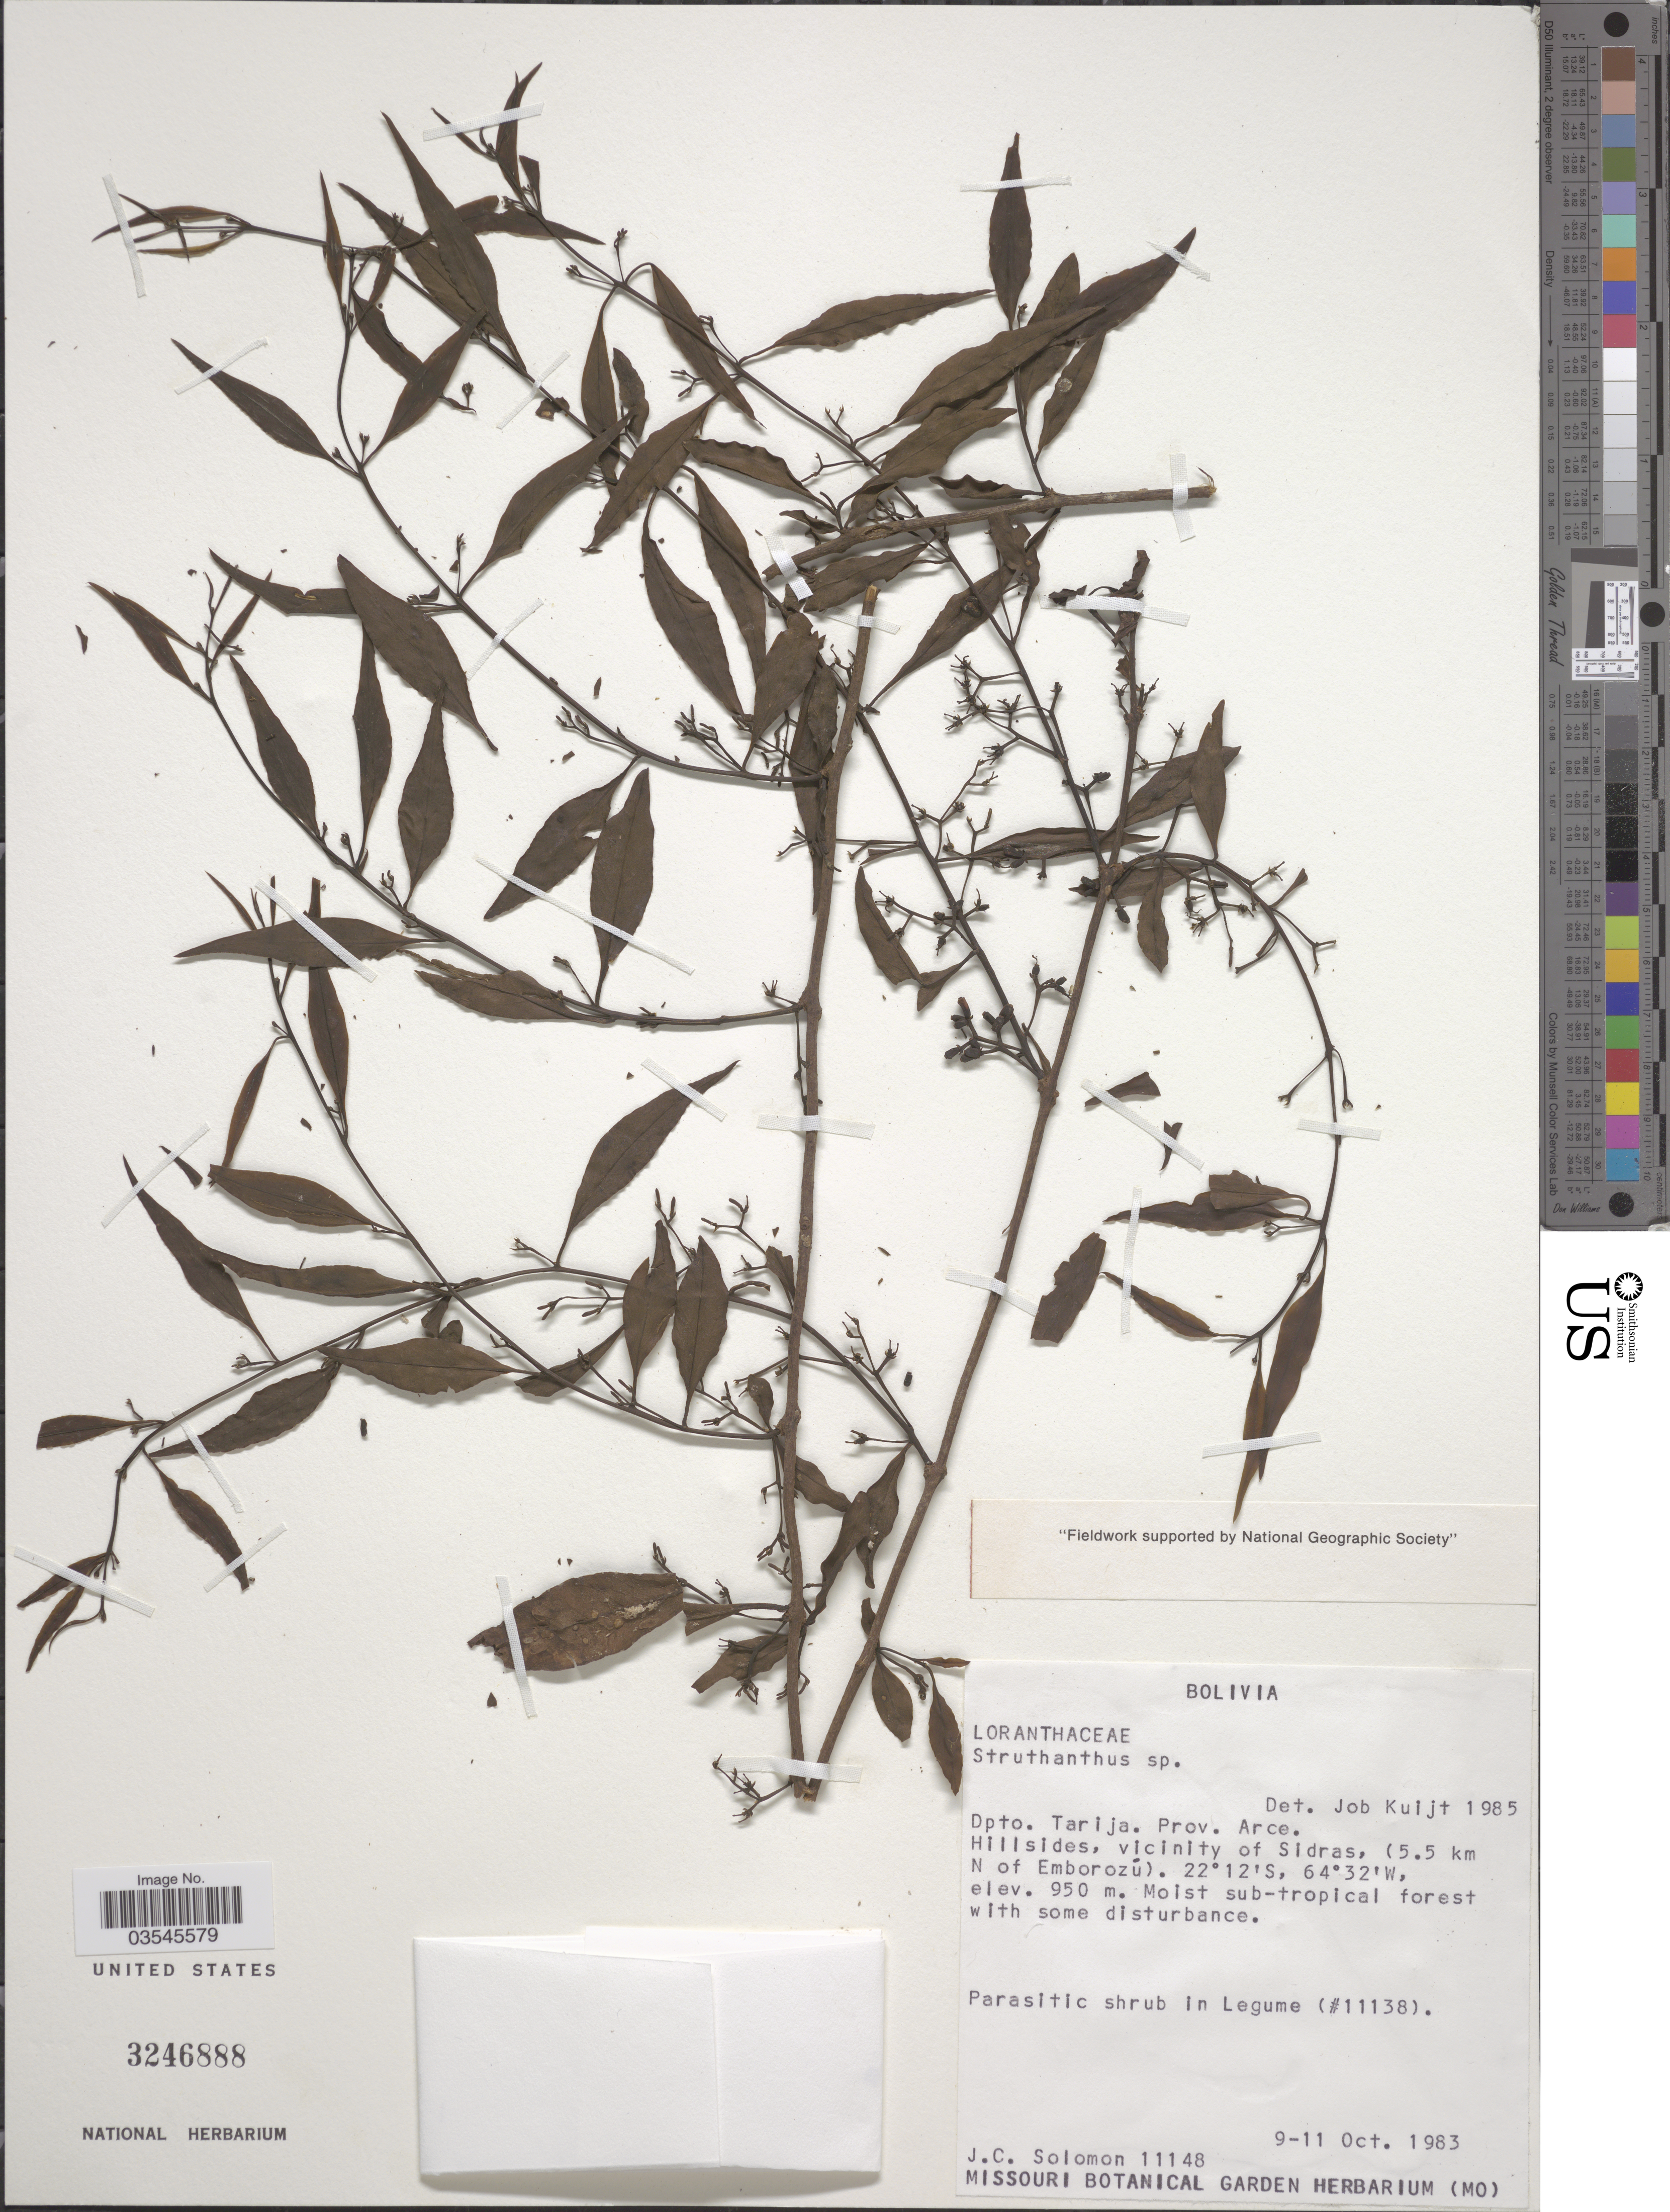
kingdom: Plantae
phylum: Tracheophyta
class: Magnoliopsida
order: Santalales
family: Loranthaceae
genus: Struthanthus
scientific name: Struthanthus sp.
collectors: J. C. Solomon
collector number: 11148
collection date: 1983-10-09/1983-10-11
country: Bolivia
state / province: Tarija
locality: Dpto. Tarija. Prov. Arce. Hillsides, vicinity of Sidras (5.5 km N of Emborozú).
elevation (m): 950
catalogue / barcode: US 3246888